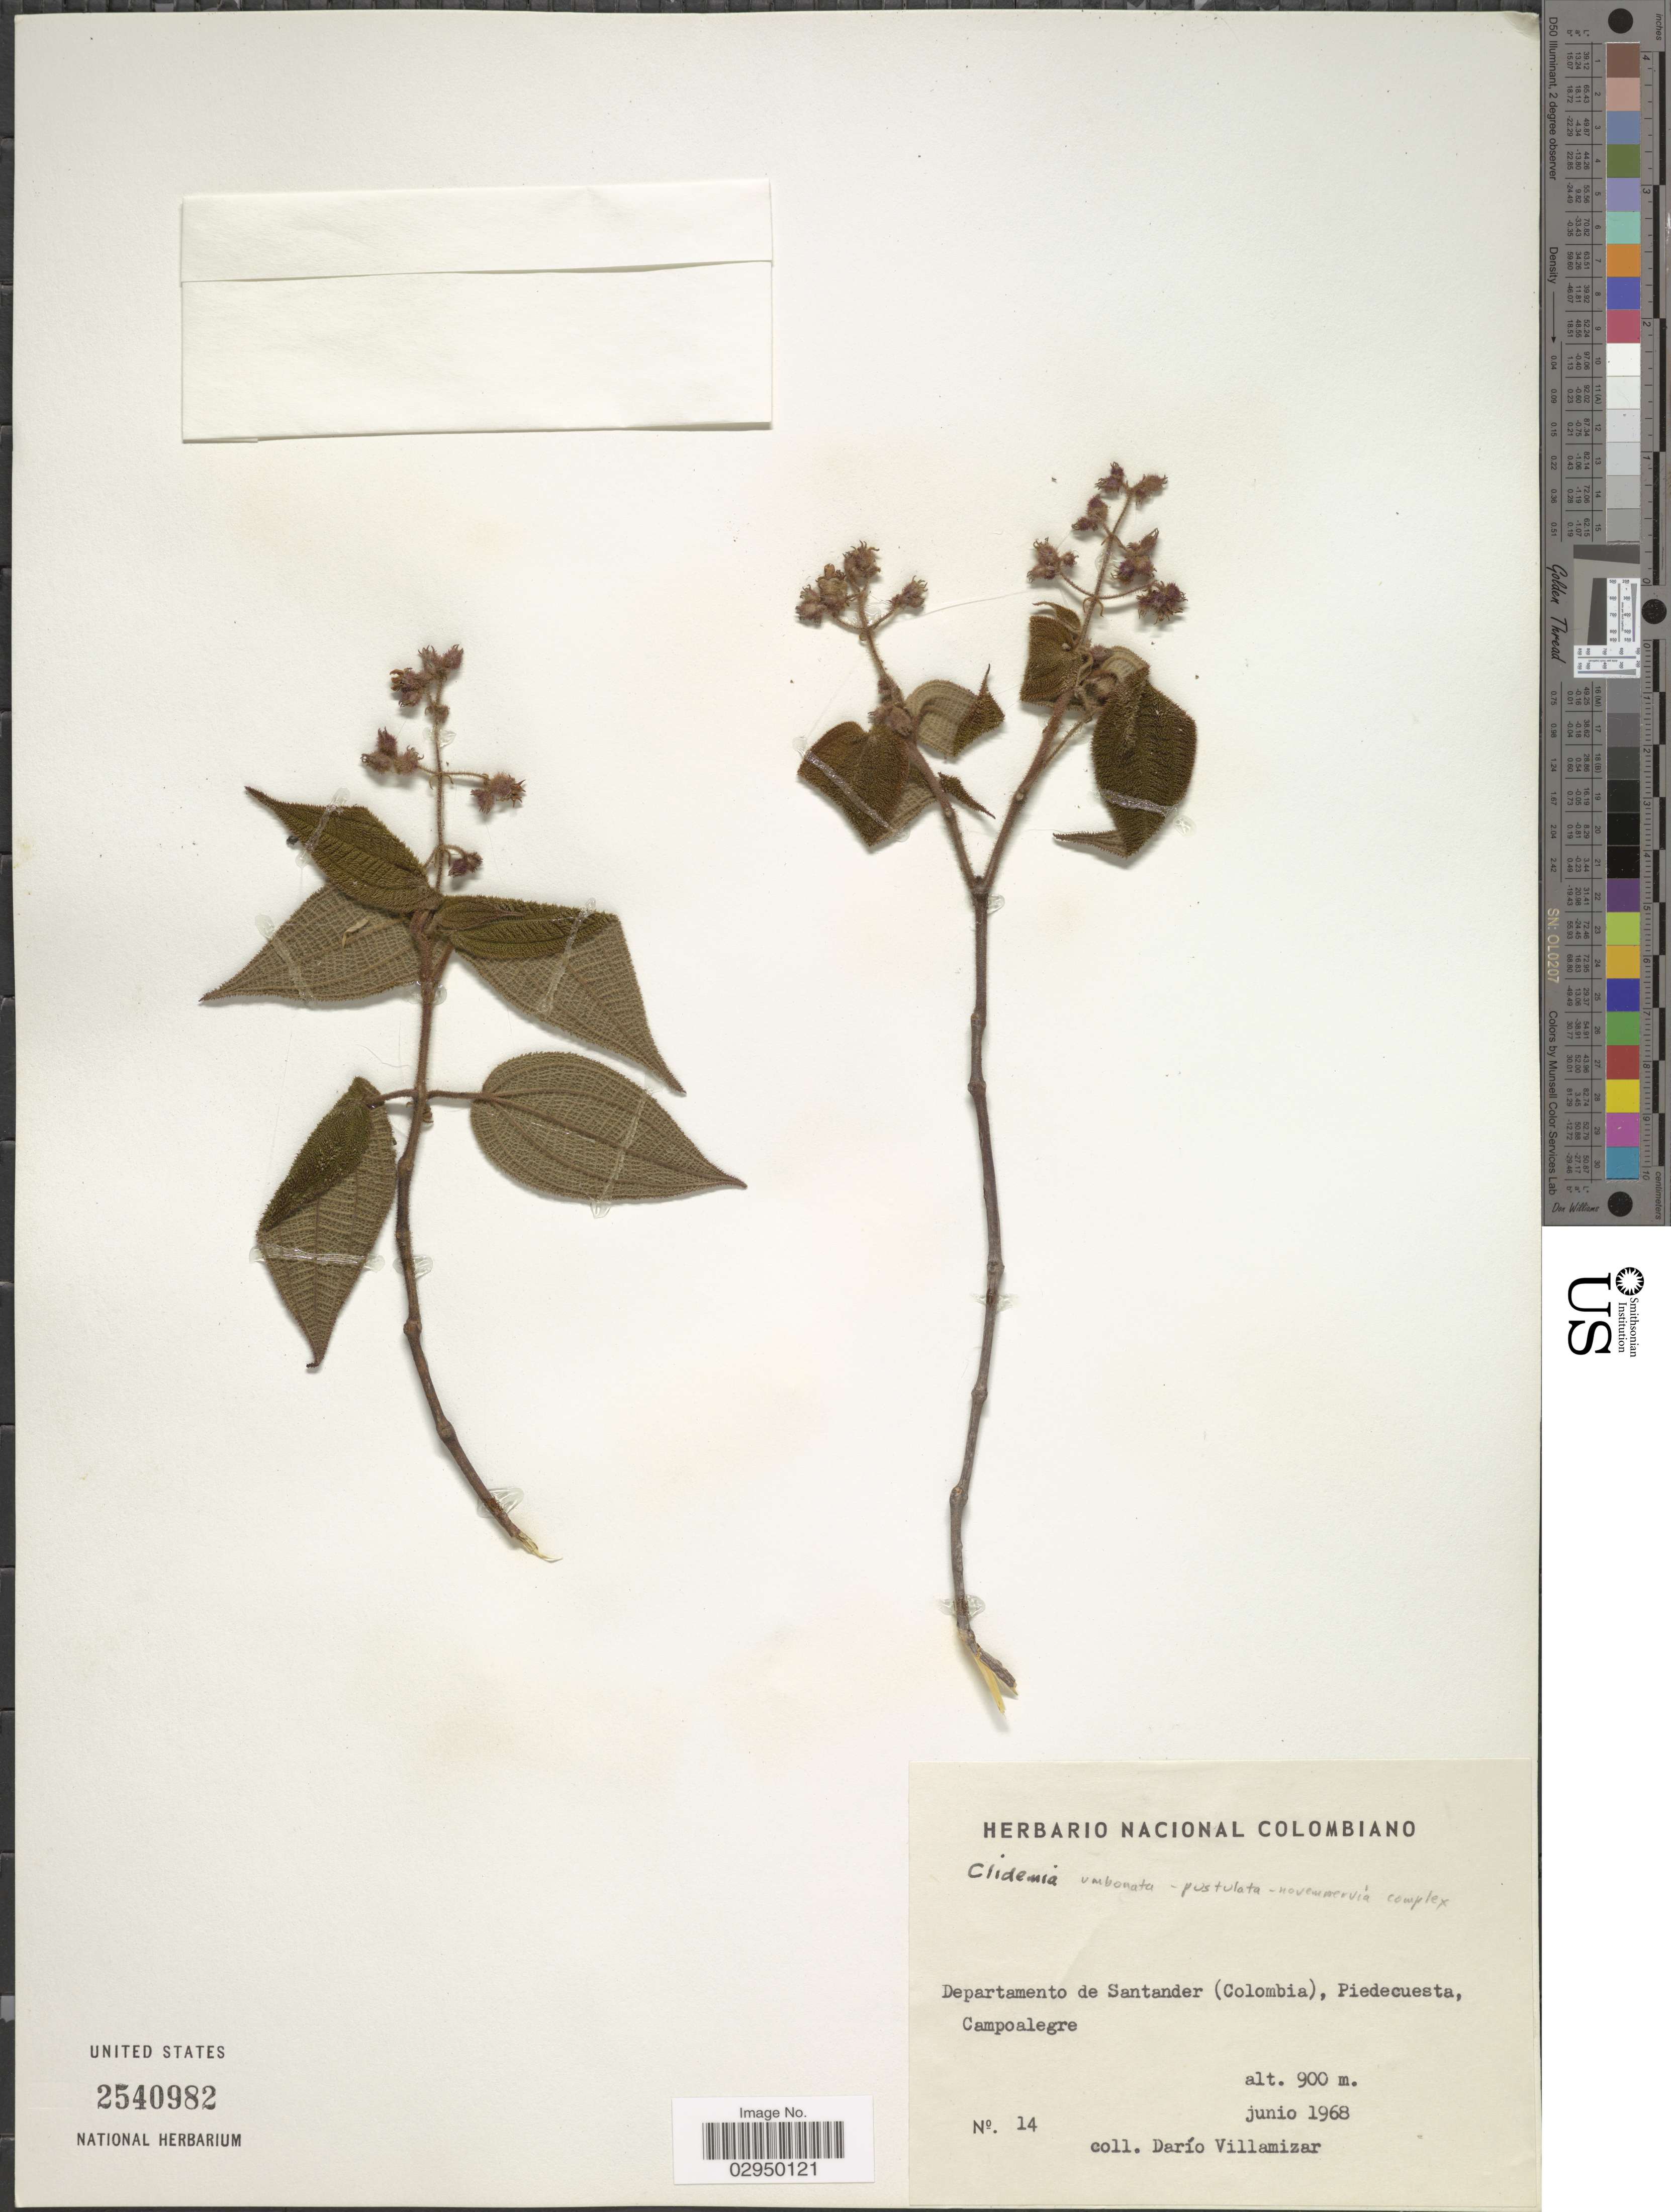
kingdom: Plantae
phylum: Tracheophyta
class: Magnoliopsida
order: Myrtales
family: Melastomataceae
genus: Miconia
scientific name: Miconia bullatifolia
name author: Michelang.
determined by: Ferreira-Alves, R.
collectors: D. Villamizar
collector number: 14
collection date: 1968-06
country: Colombia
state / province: Santander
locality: Departamento de Santander, Piedecuesta, Campoalegre.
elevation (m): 900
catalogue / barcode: US 2540982